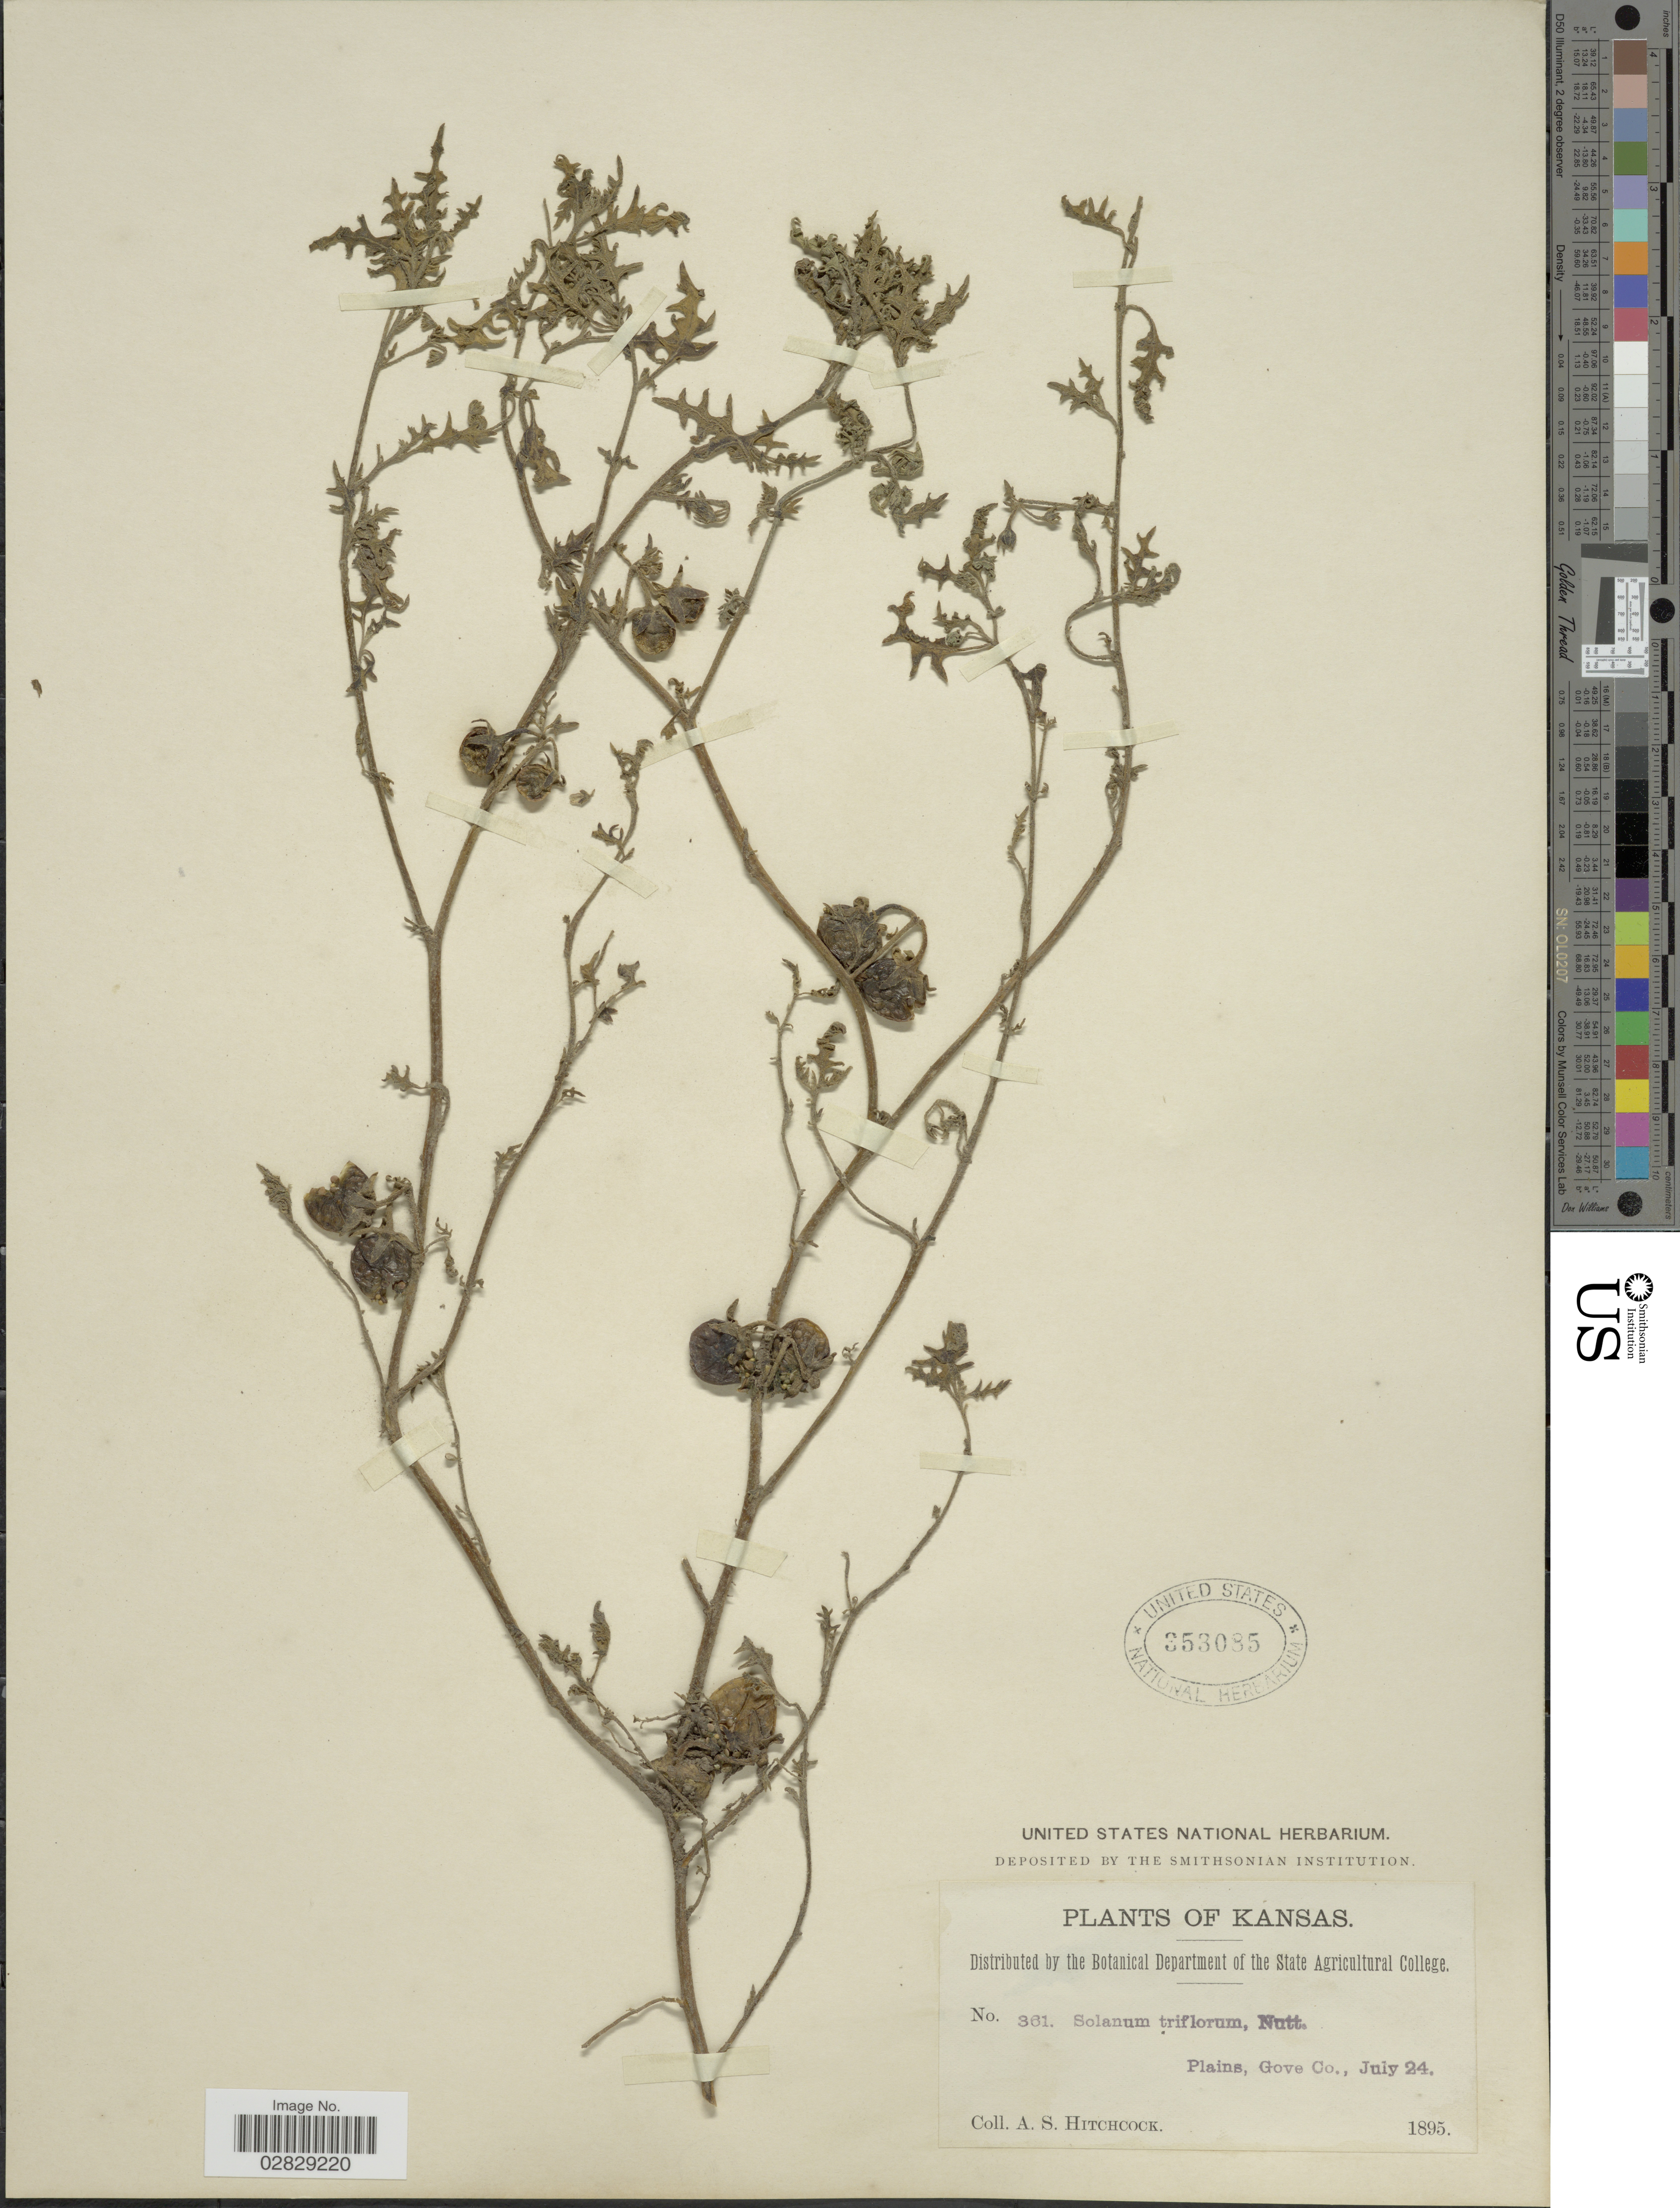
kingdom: Plantae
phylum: Tracheophyta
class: Magnoliopsida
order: Solanales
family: Solanaceae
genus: Solanum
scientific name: Solanum triflorum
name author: Nutt.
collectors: A. S. Hitchcock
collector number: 361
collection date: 1895-07-24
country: United States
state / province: Kansas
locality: Plains, Gove Co.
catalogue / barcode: US 353085